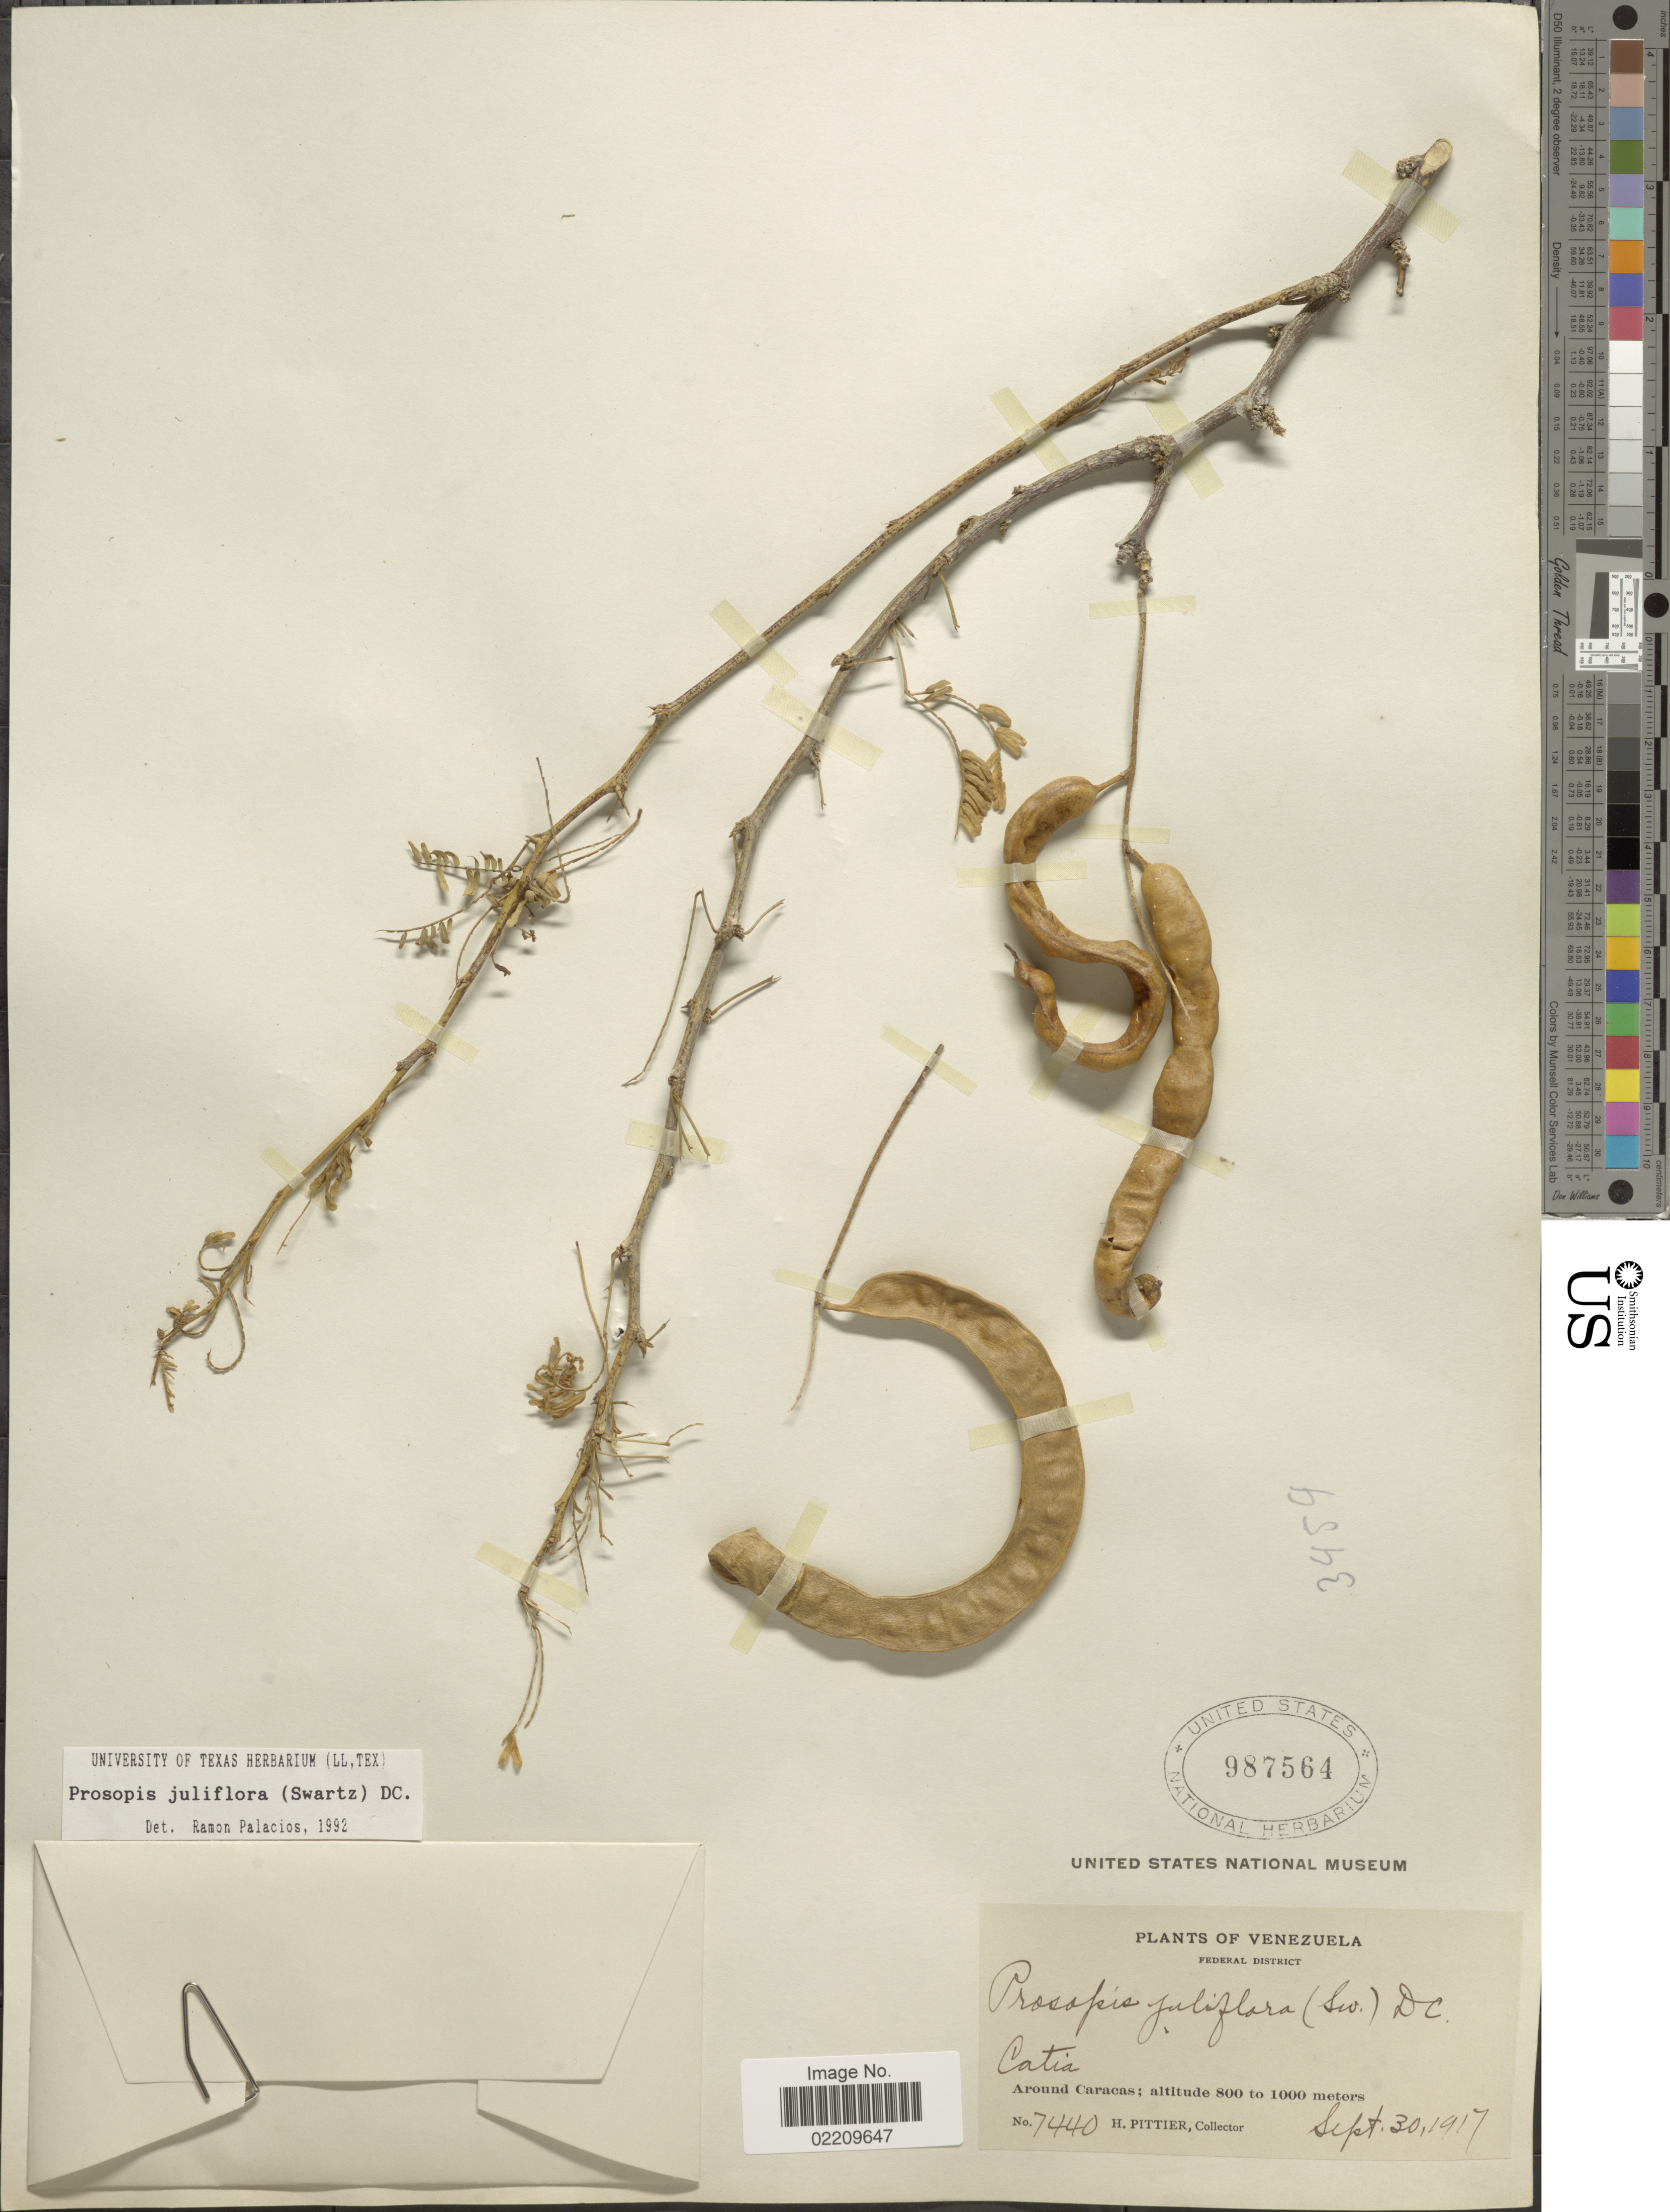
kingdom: Plantae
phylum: Tracheophyta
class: Magnoliopsida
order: Fabales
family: Fabaceae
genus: Neltuma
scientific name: Neltuma juliflora var. juliflora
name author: (Sw.) Raf.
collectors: H. F. Pittier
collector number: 7440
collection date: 1917-09-30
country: Venezuela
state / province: Distrito Federal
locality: Federal District. Around Caracas. Catia.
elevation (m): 800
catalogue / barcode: US 987564